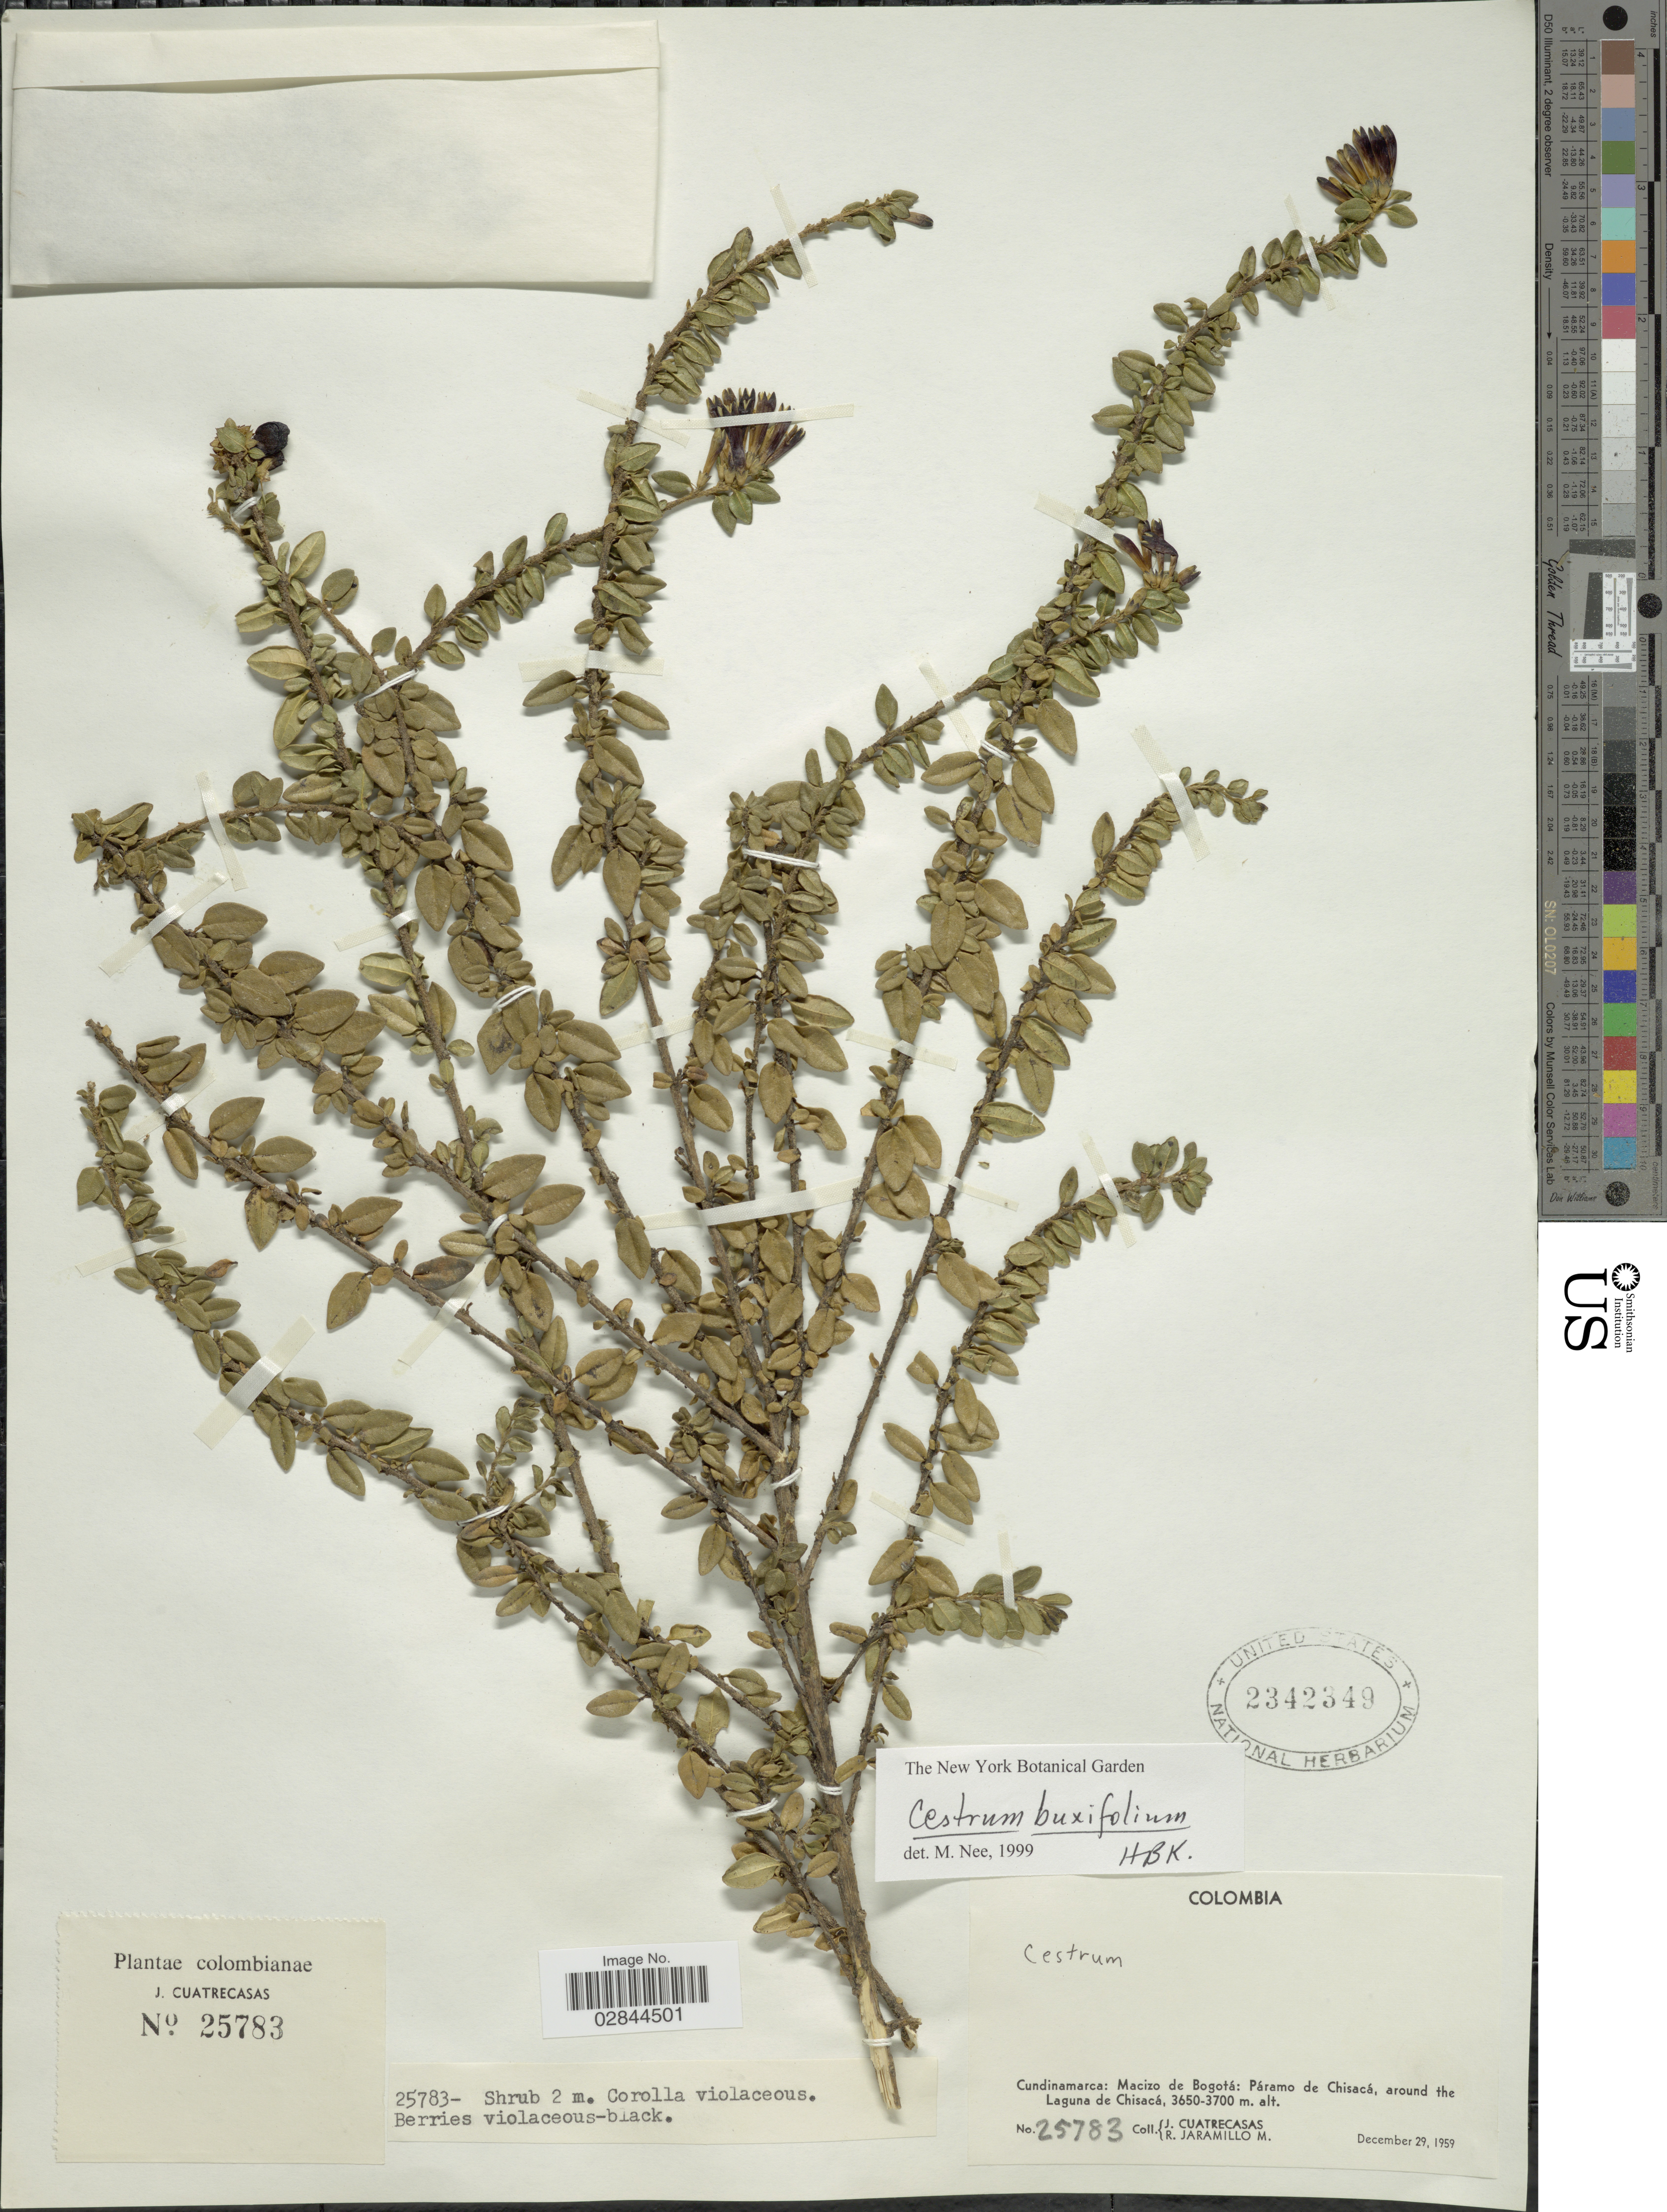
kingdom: Plantae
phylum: Tracheophyta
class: Magnoliopsida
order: Solanales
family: Solanaceae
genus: Cestrum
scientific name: Cestrum buxifolium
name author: Kunth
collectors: J. Cuatrecasas & R. Jaramillo M.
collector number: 25783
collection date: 1959-12-29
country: Colombia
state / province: Cundinamarca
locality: Macizo de Bogotá: Páramo de Chisacó, around the Laguna de Chisacá.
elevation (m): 3650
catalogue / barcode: US 2342349